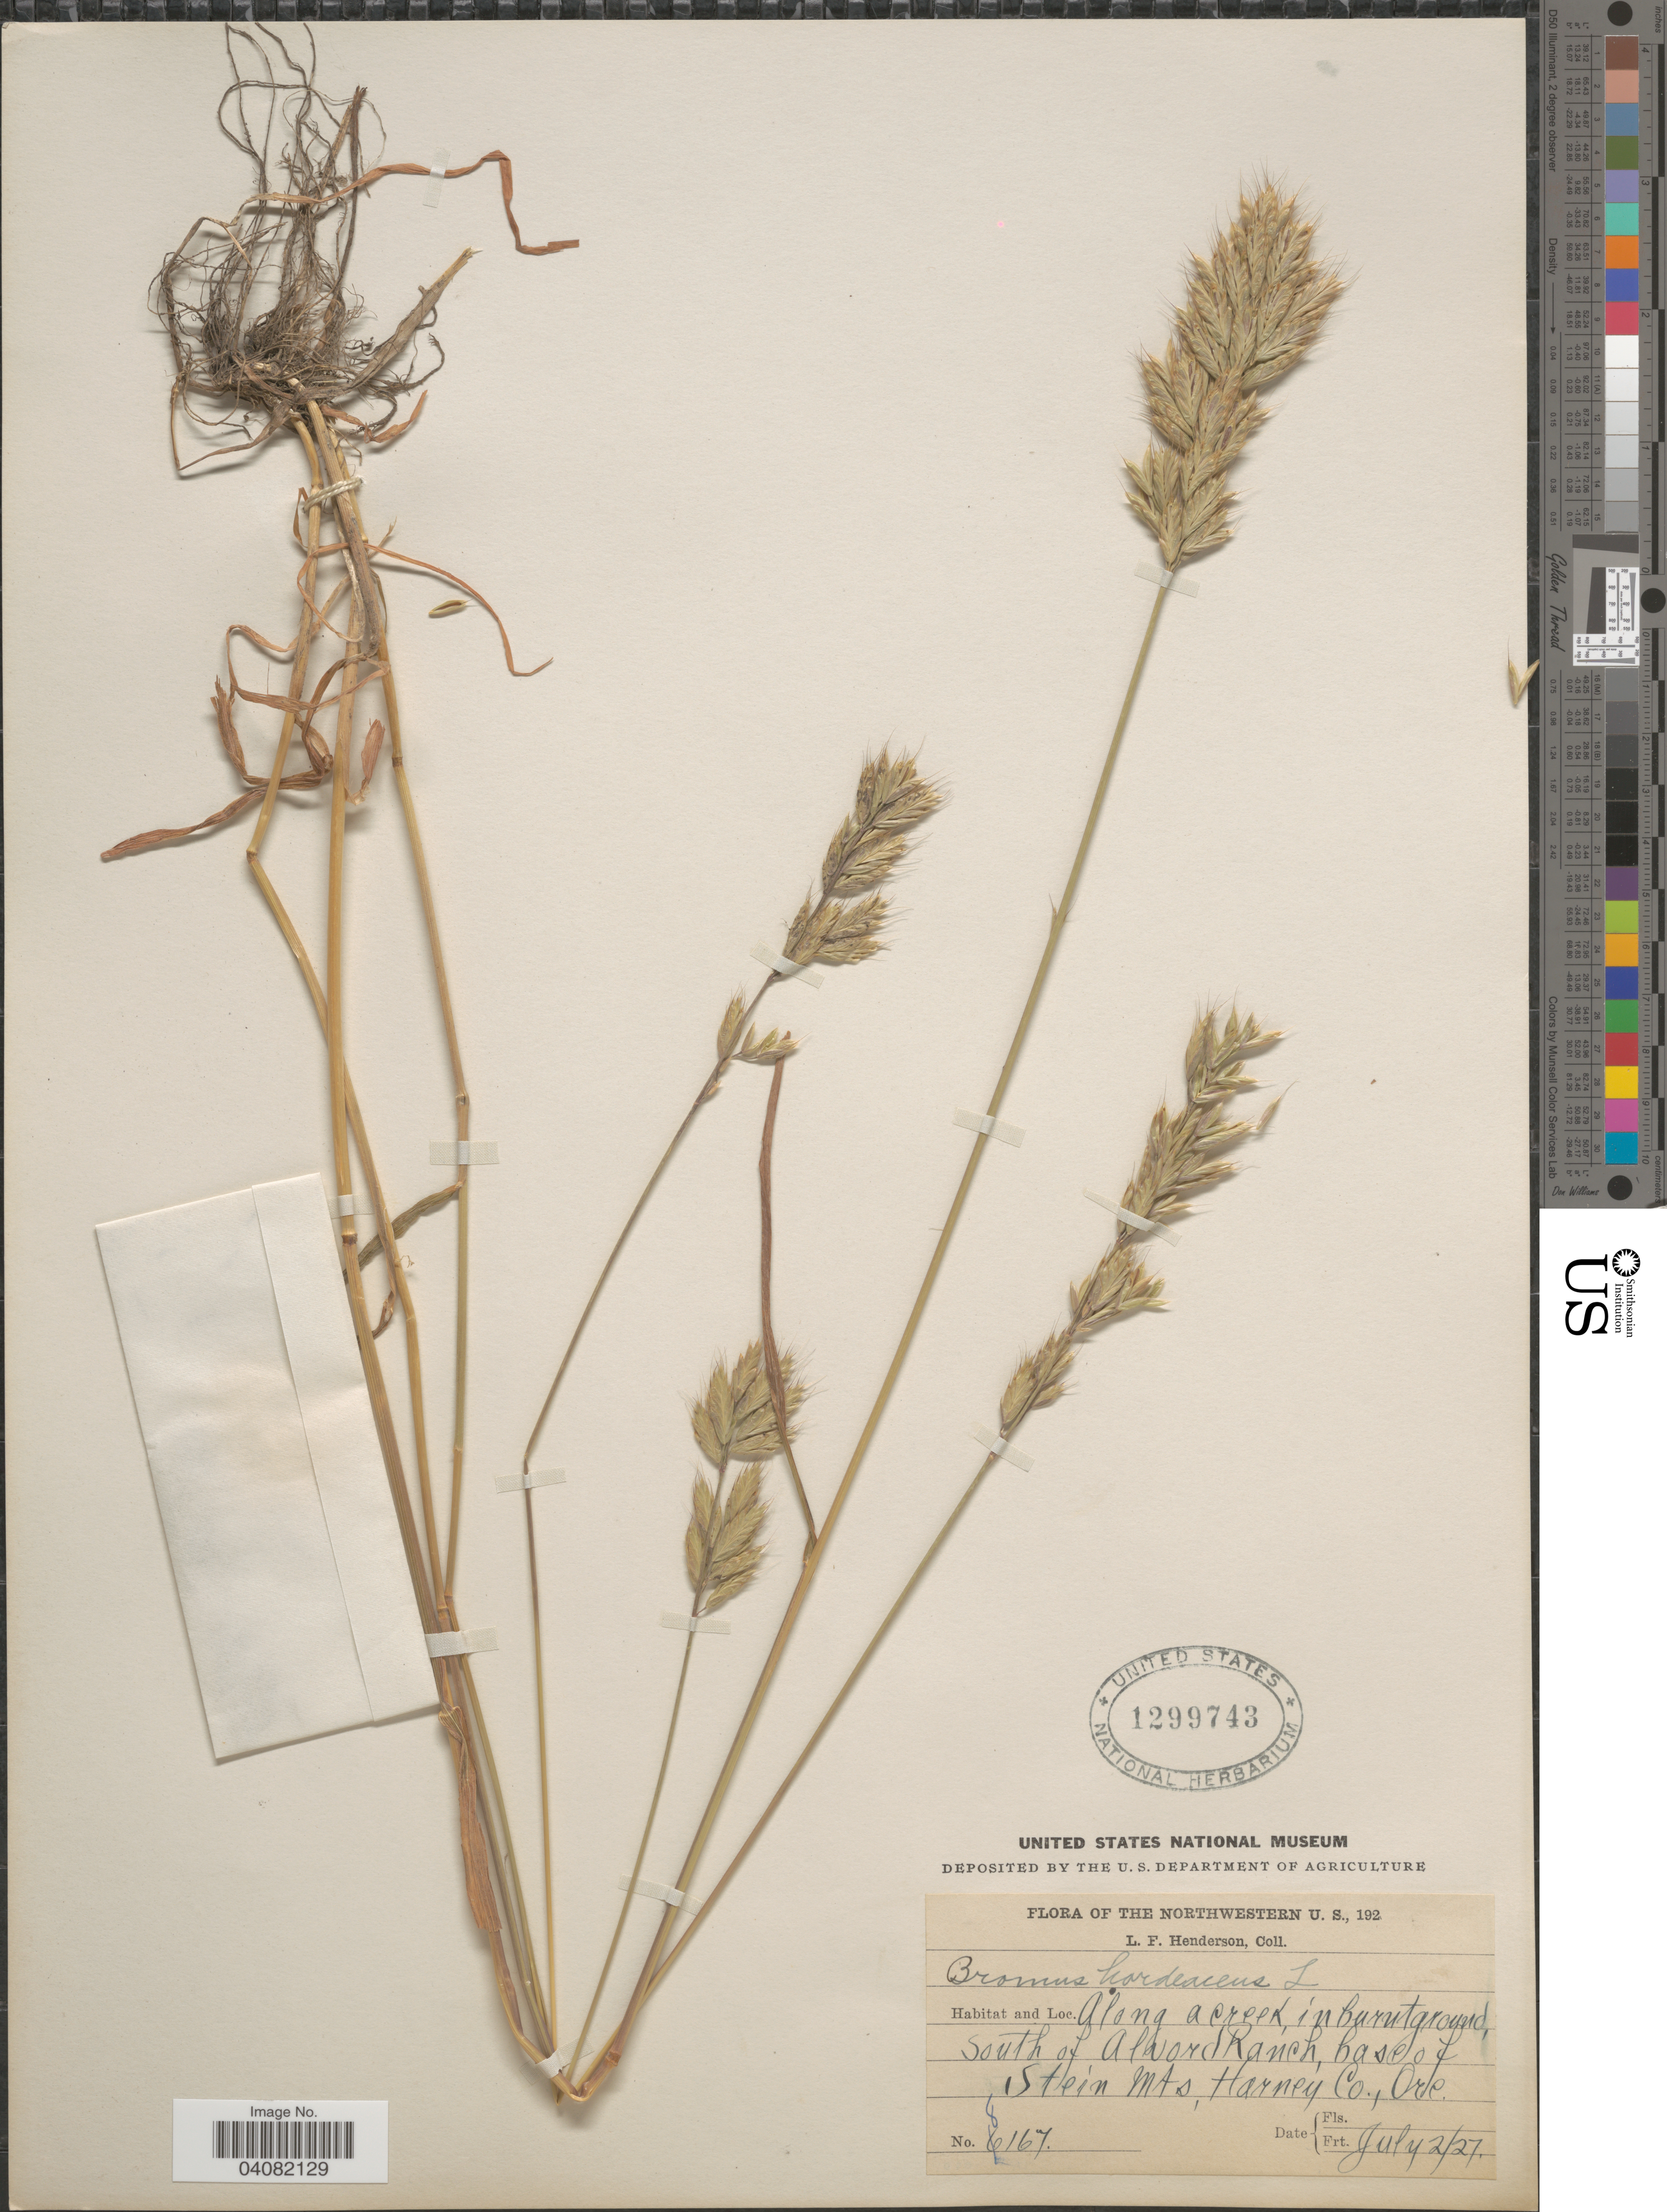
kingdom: Plantae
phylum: Tracheophyta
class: Liliopsida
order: Poales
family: Poaceae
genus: Bromus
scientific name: Bromus hordeaceus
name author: L.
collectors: L. Henderson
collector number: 8167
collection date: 1927-07-02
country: United States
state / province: Oregon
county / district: Harney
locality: Northwestern U. S. Along a creek, in burnt ground, South of Alvord Ranch base of Stein Mts, Harney Co.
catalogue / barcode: US 1299743